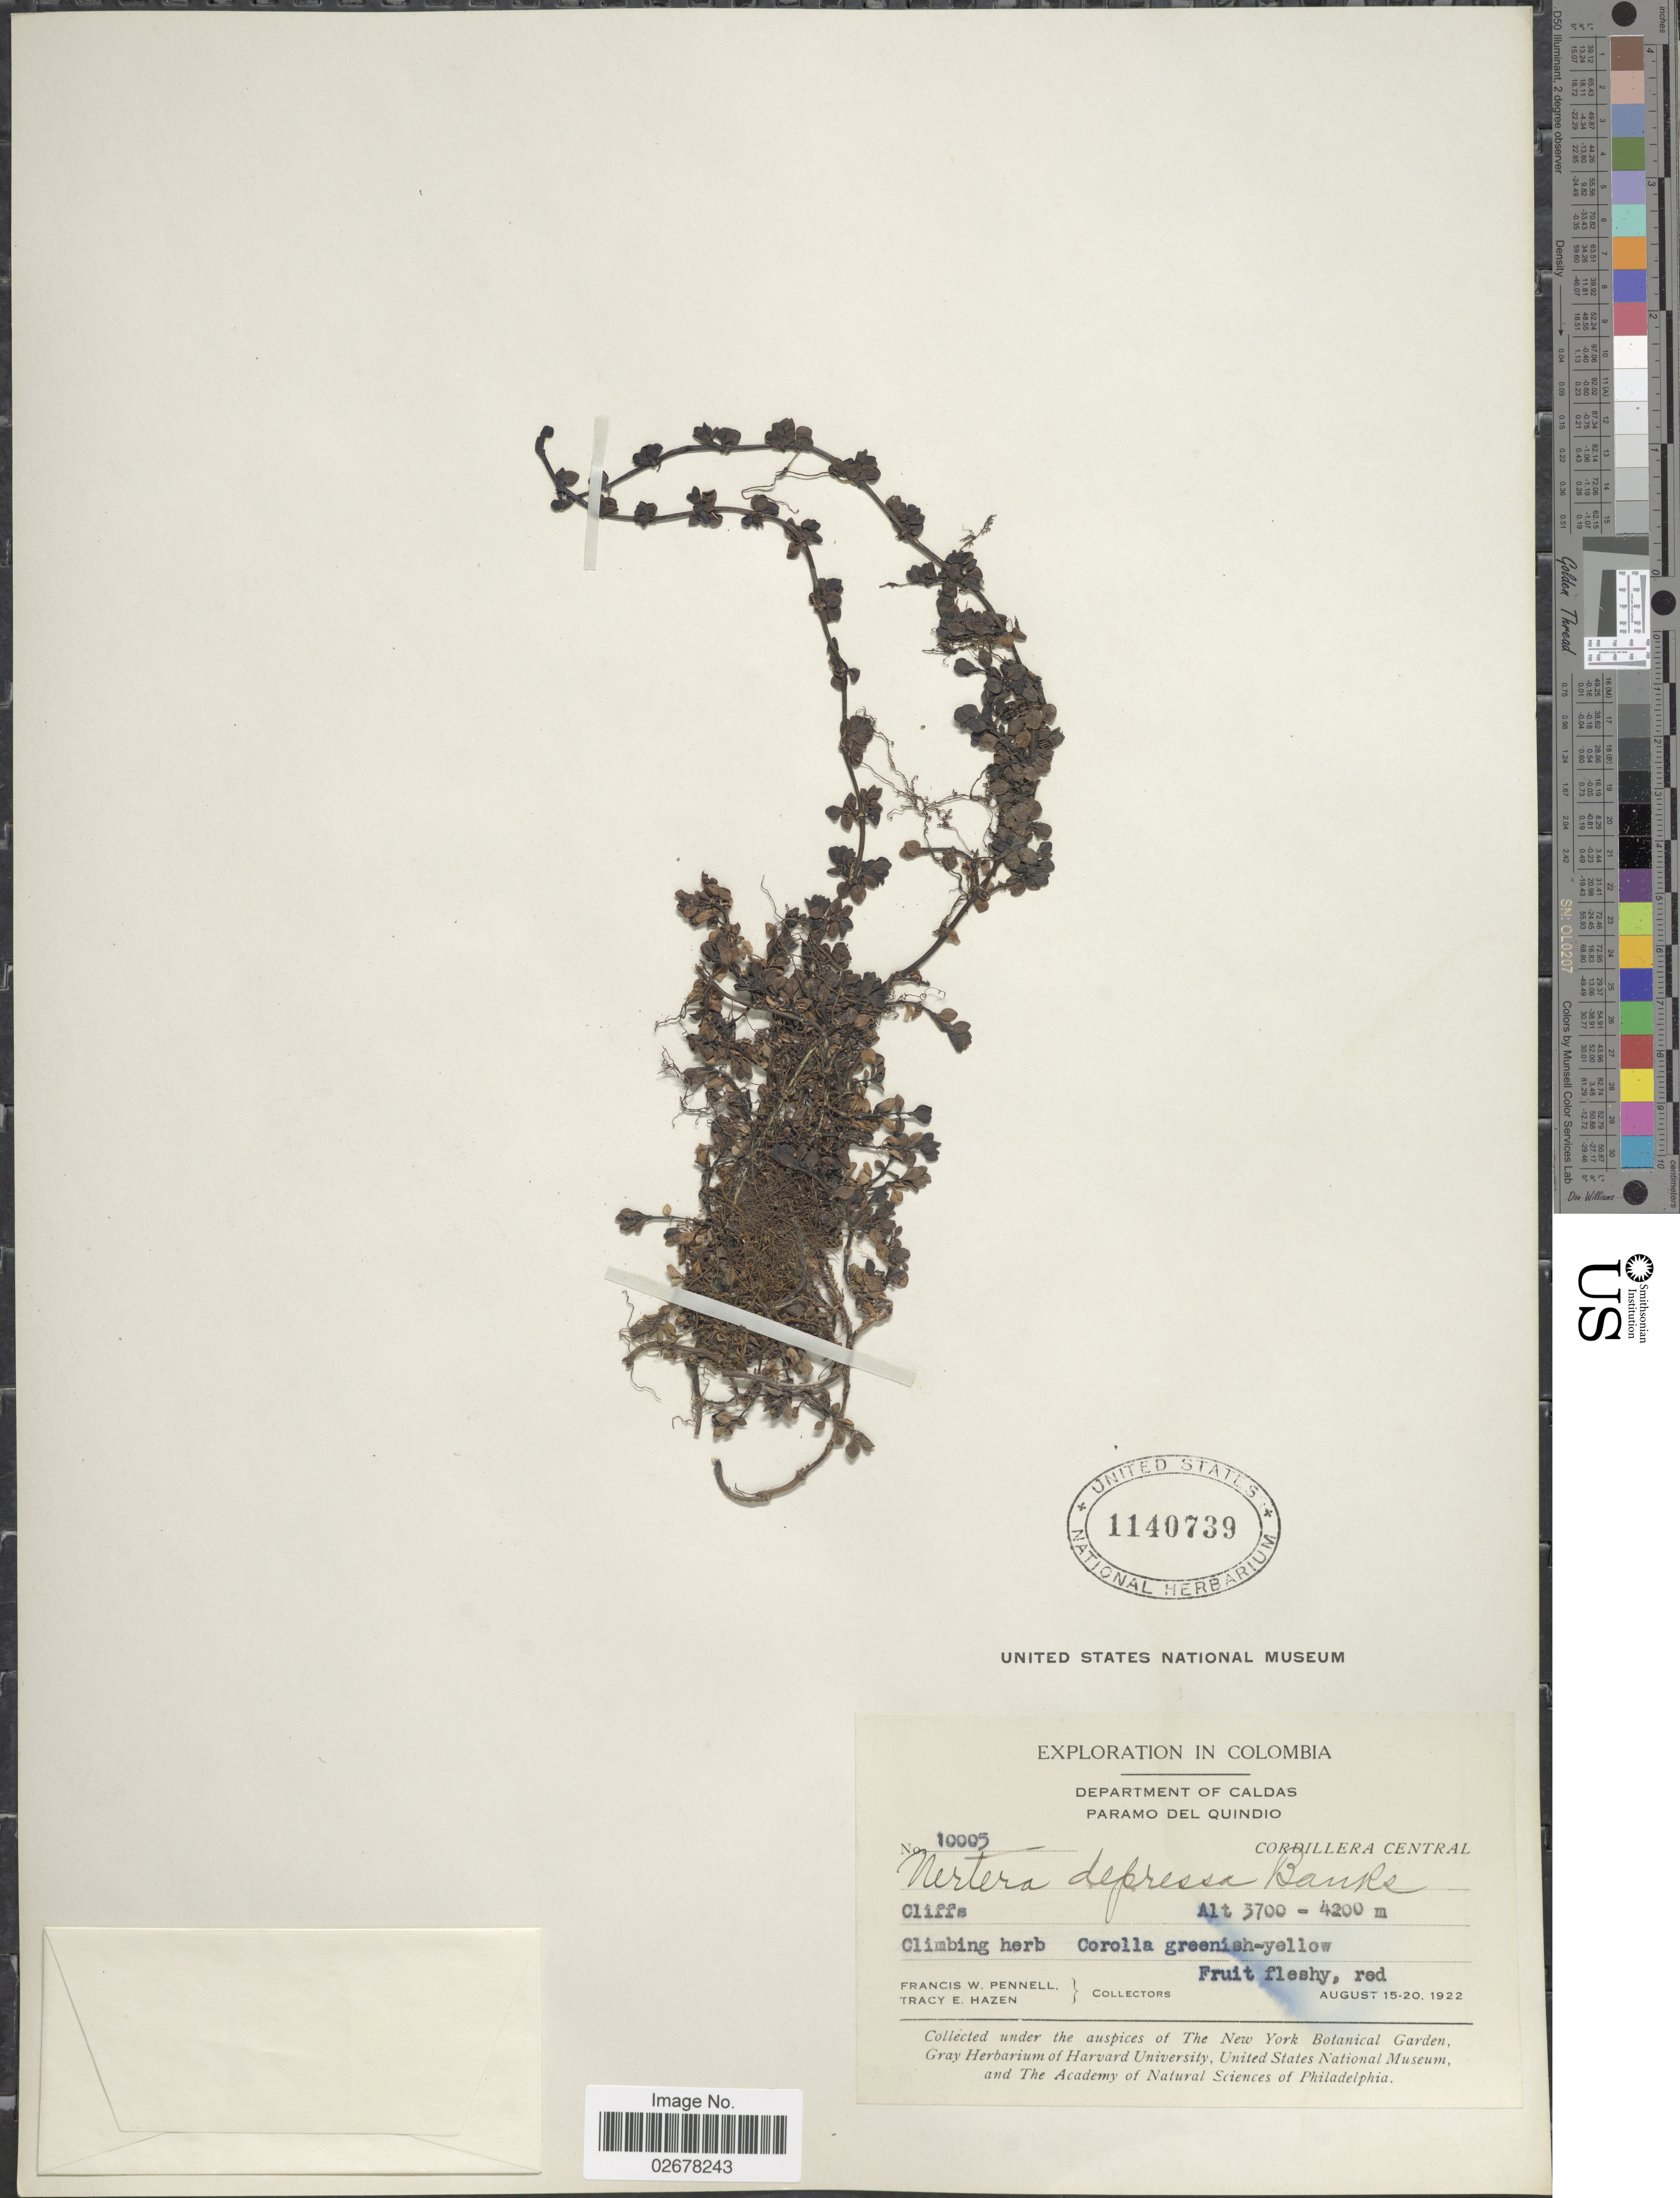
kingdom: Plantae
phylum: Tracheophyta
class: Magnoliopsida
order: Gentianales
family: Rubiaceae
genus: Nertera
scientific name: Nertera depressa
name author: Banks & Sol. ex Gaertn.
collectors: F. W. Pennell & T. E. Hazen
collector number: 10005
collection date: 1922-08-15/1922-08-20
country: Colombia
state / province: Caldas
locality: Paramo del Quindio, Cordillera Central, cliffs.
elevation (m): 3700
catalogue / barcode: US 1140739